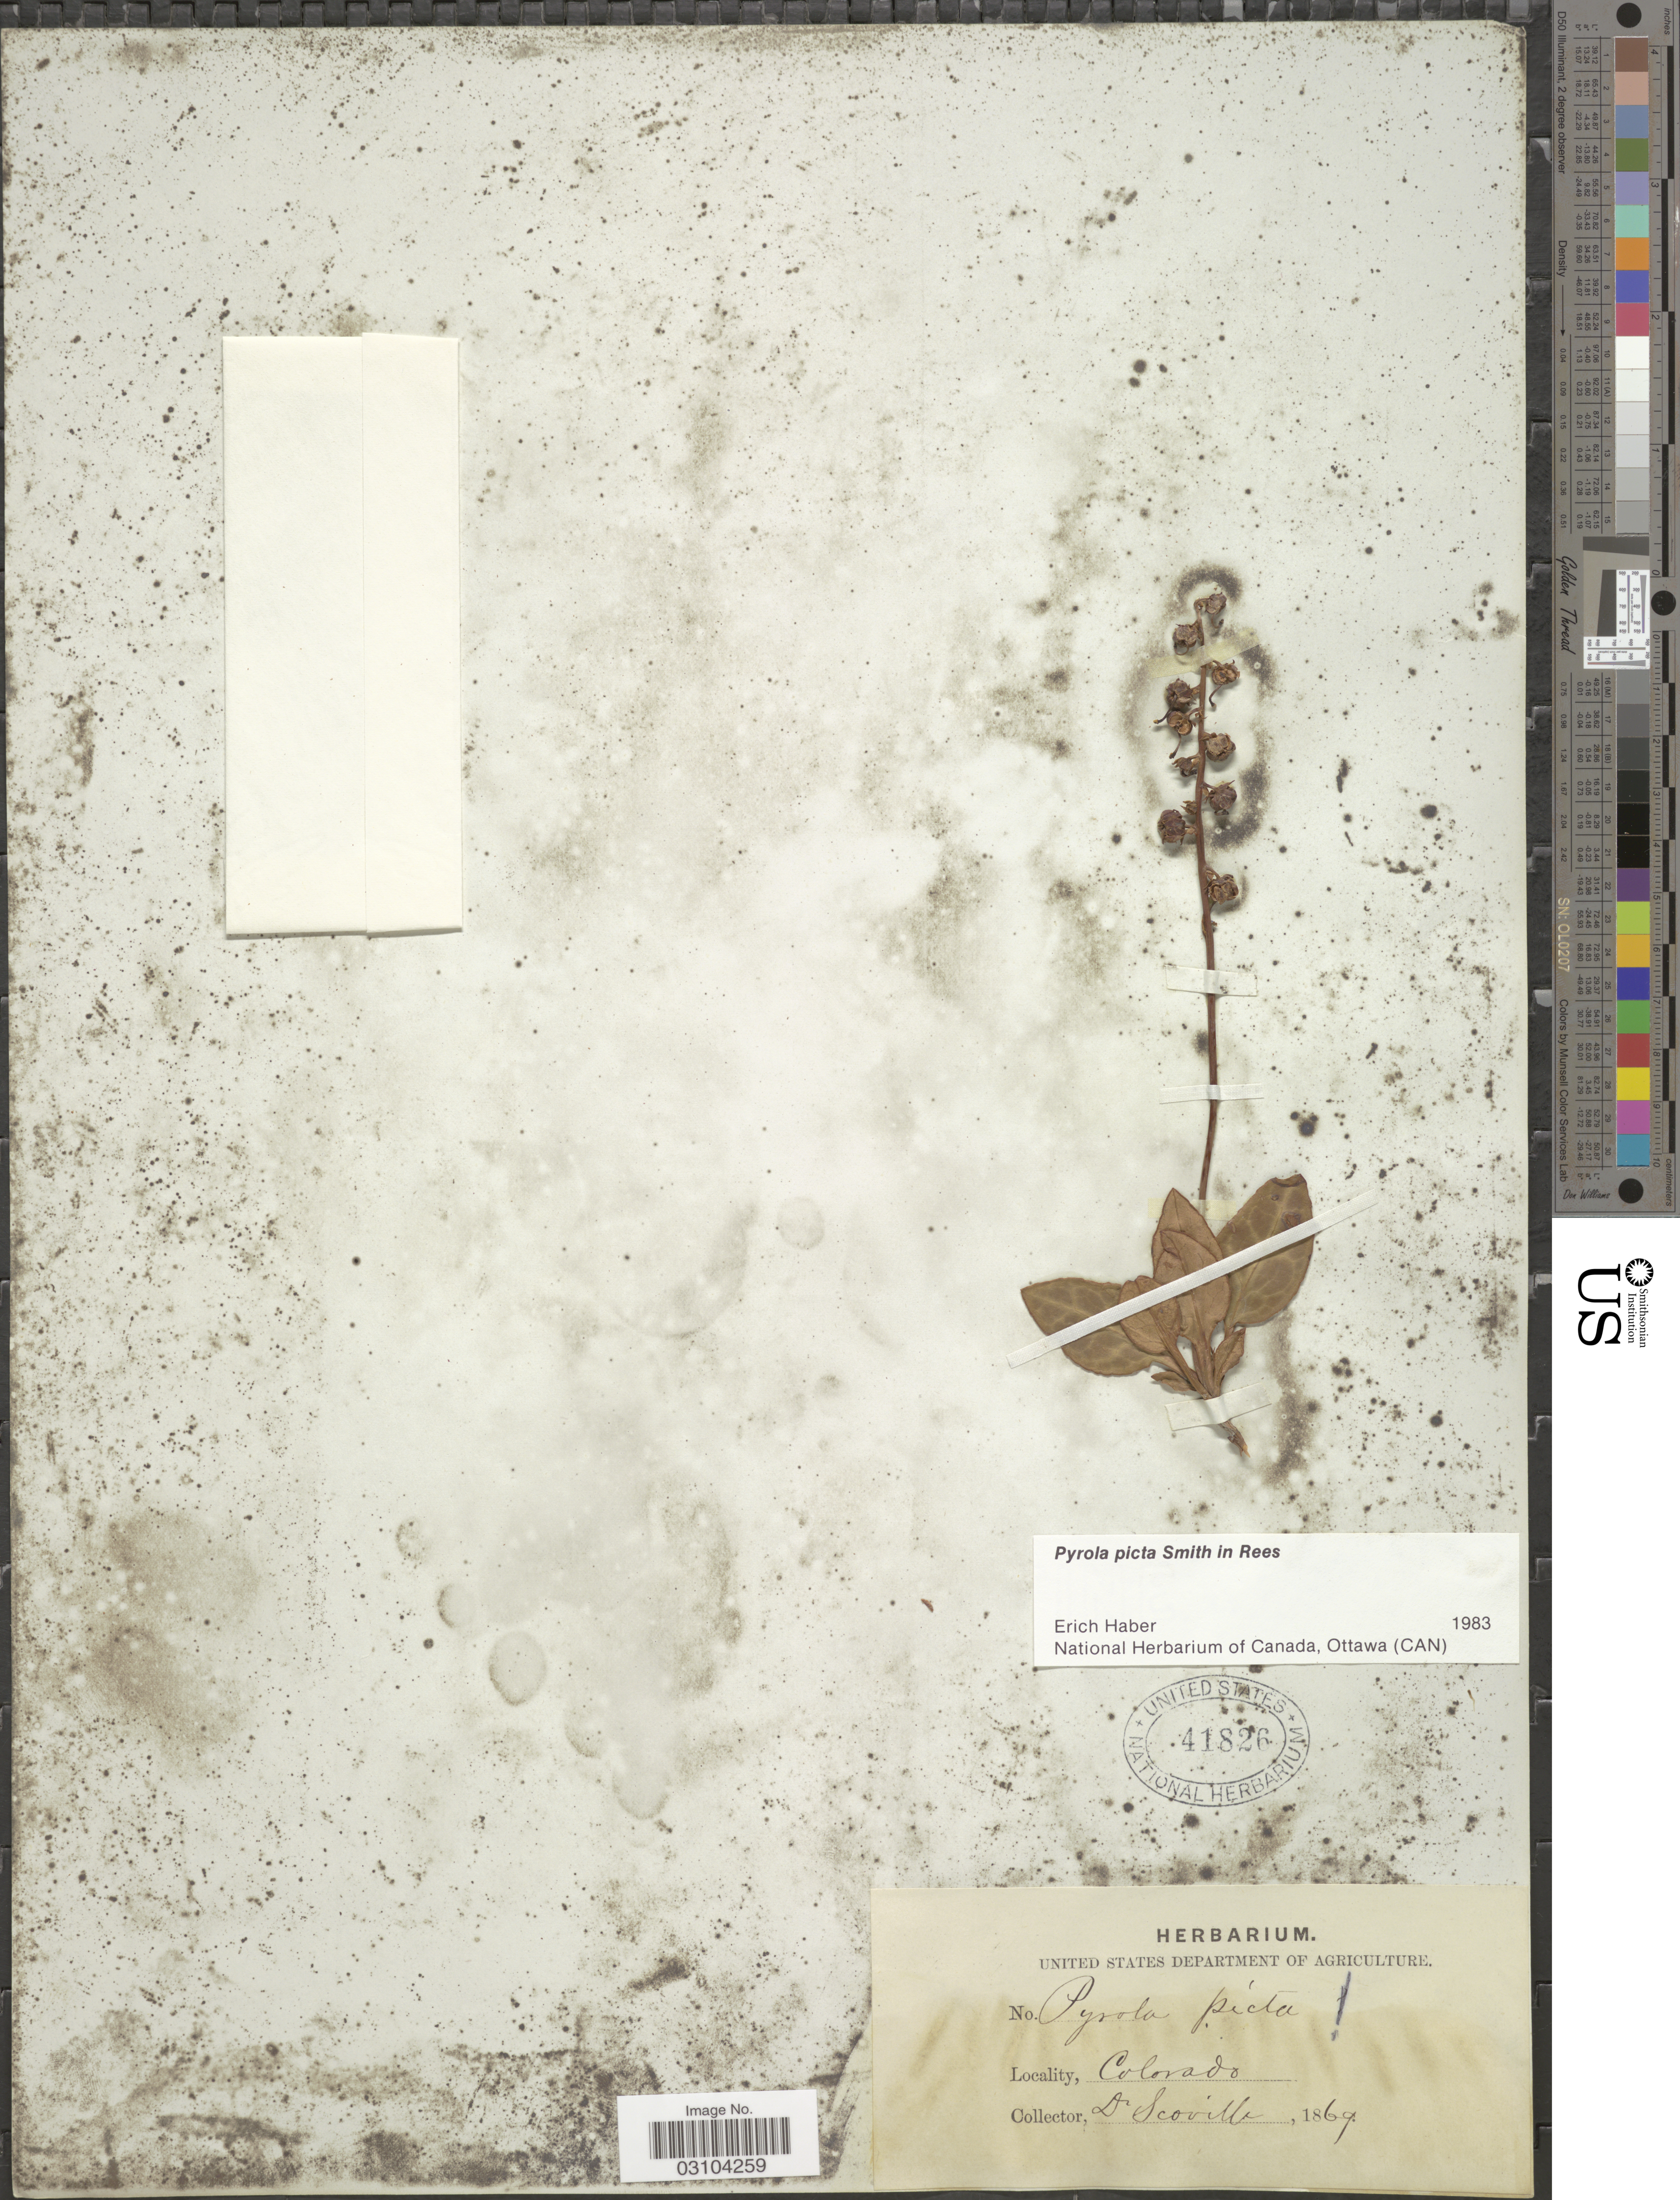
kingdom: Plantae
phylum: Tracheophyta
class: Magnoliopsida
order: Ericales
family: Ericaceae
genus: Pyrola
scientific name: Pyrola picta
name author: Sm. in Rees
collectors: -- Scoville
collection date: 1869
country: United States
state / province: Colorado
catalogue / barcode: US 41826